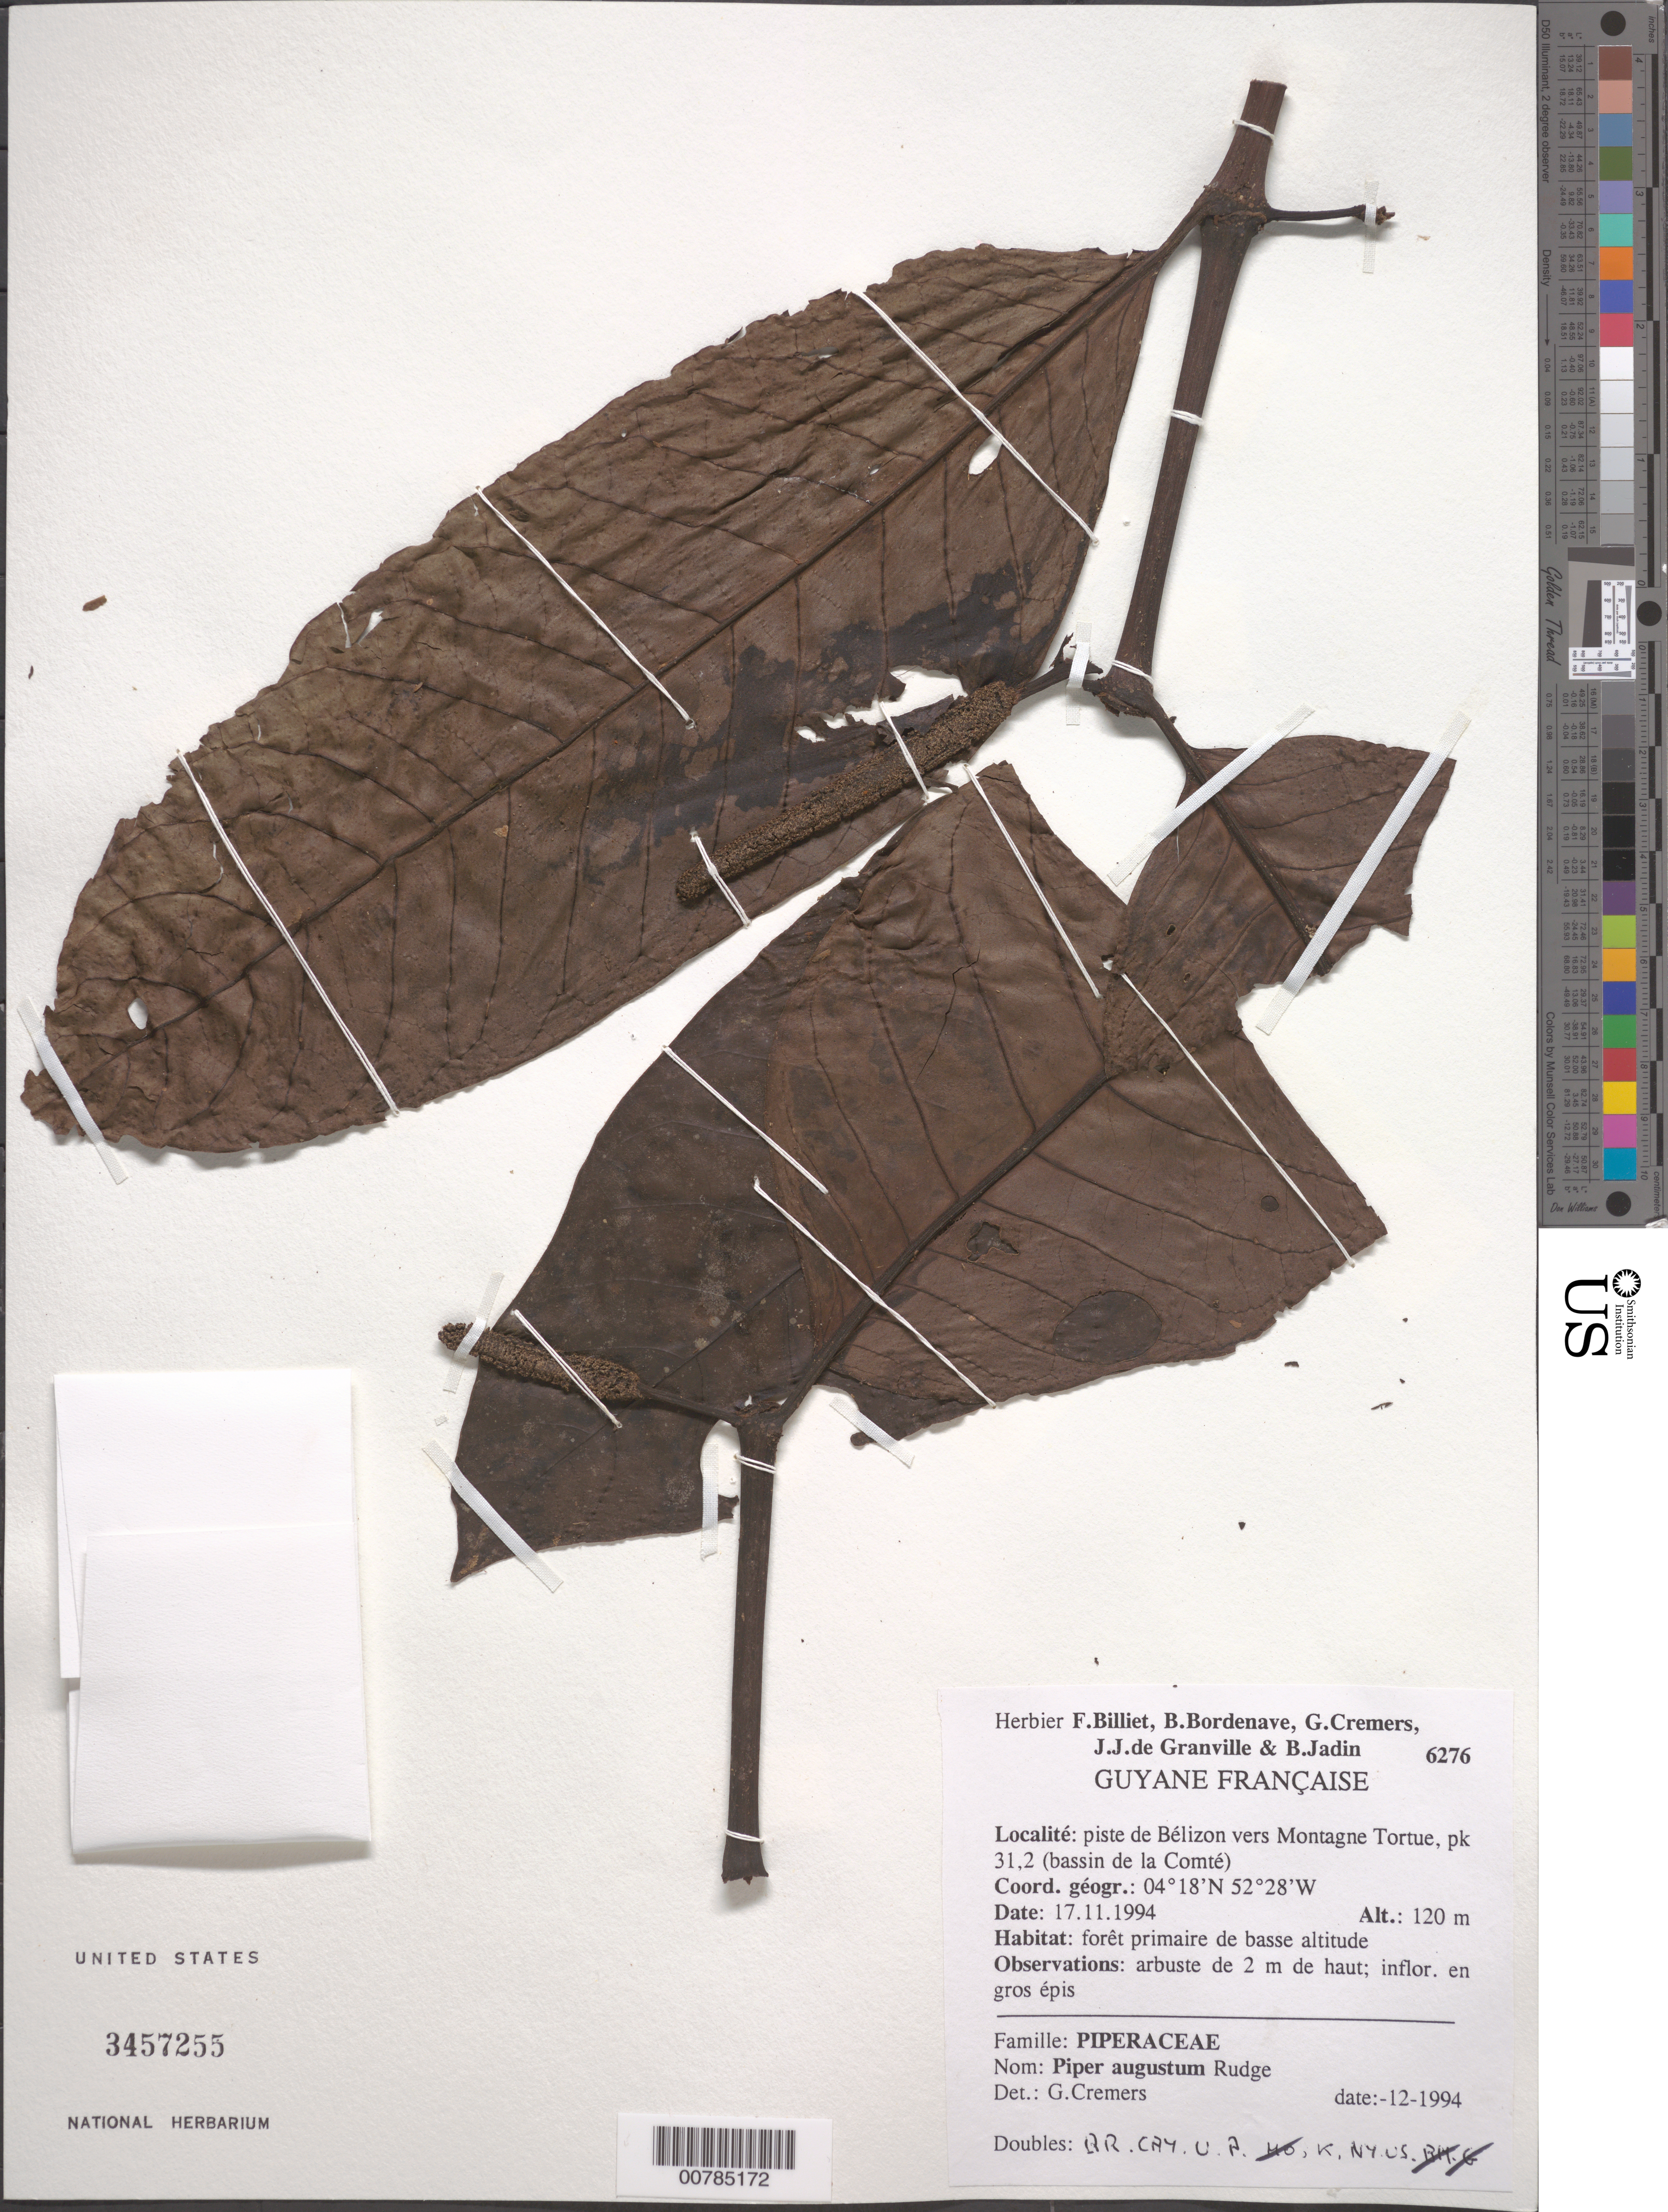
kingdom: Plantae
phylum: Tracheophyta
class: Magnoliopsida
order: Piperales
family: Piperaceae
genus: Piper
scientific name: Piper augustum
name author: Rudge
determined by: Cremers, Georges A.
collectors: F. Billiet, G. Cremers, B. Bordenave, J.-J. de Granville & B. Jadin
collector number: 6276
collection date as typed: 17-Nov-94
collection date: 1994-11-17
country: French Guiana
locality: Piste de Bélizon, vers Montagne Tortue, pk 31.2 (Bassin de la Comté)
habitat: Primary forest, low altitude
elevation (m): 120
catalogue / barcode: US 3457255